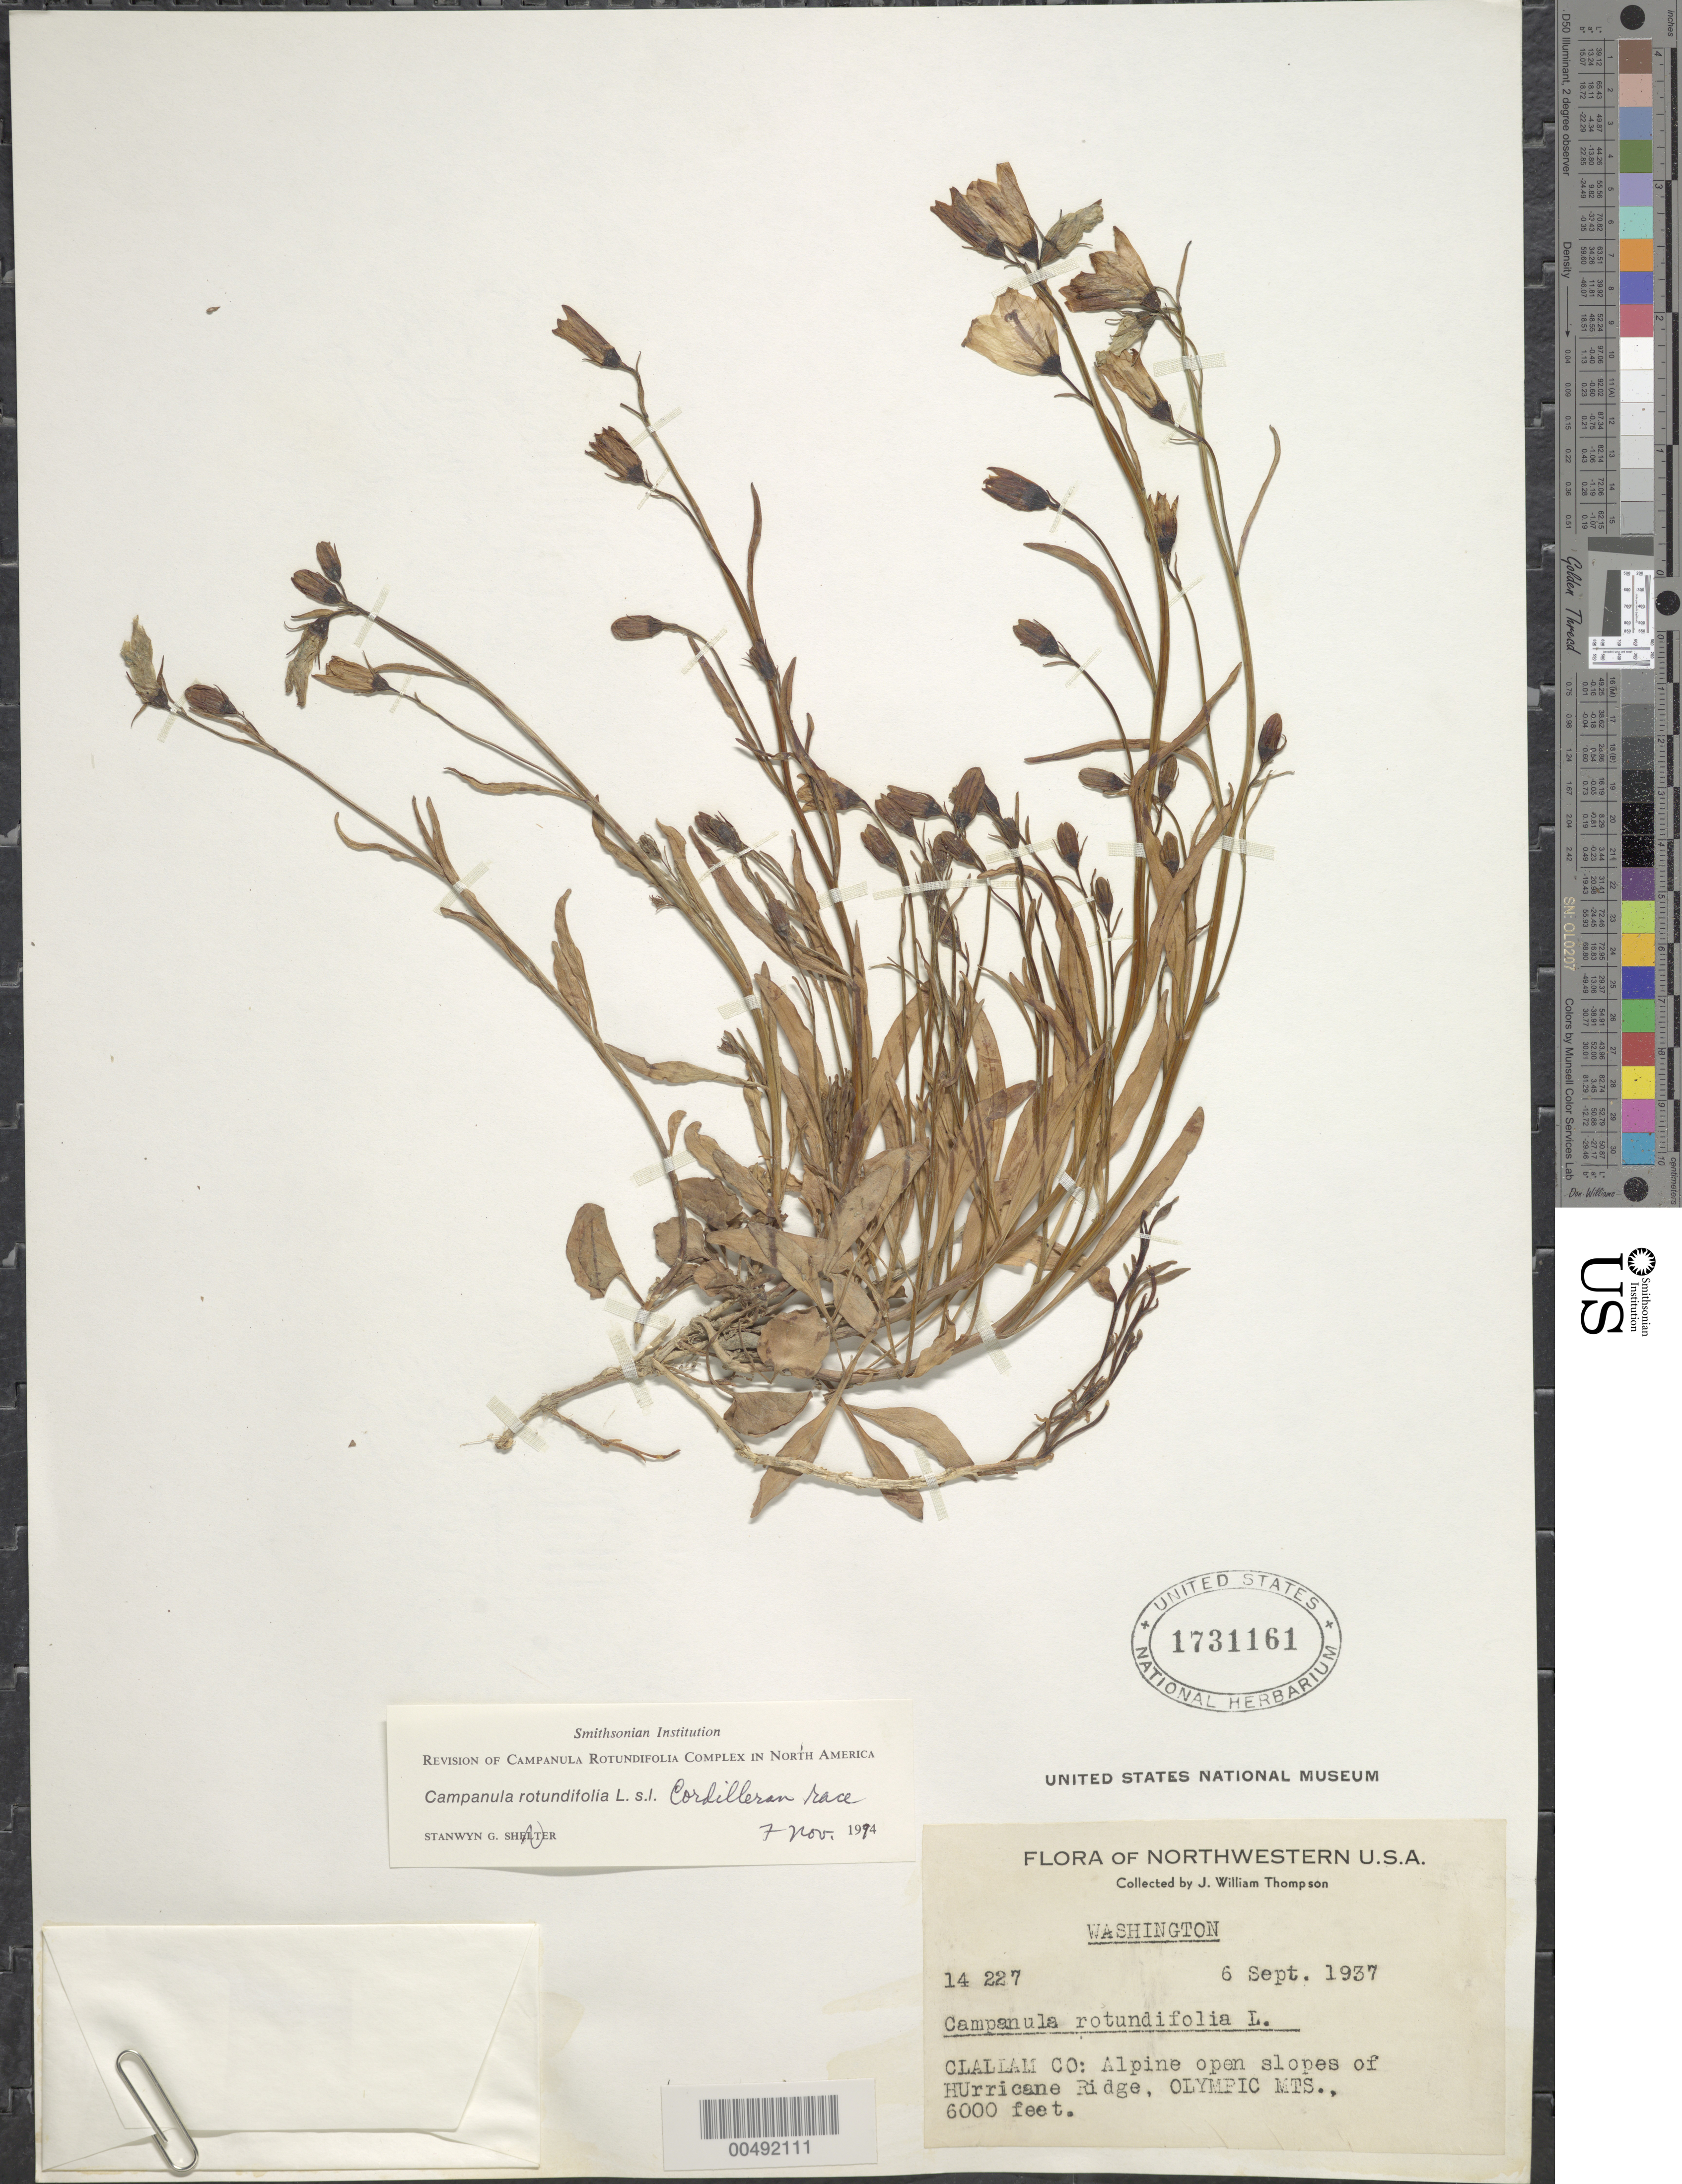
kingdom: Plantae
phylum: Tracheophyta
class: Magnoliopsida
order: Asterales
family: Campanulaceae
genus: Campanula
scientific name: Campanula rotundifolia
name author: L.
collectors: J. W. Thompson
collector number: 14227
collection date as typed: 06 Sep 1937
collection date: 1937-09-06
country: United States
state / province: Washington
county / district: Clallam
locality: Olympic Mts., Hurricane Ridge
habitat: alpine open slopes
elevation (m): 1829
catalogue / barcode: US 1731161